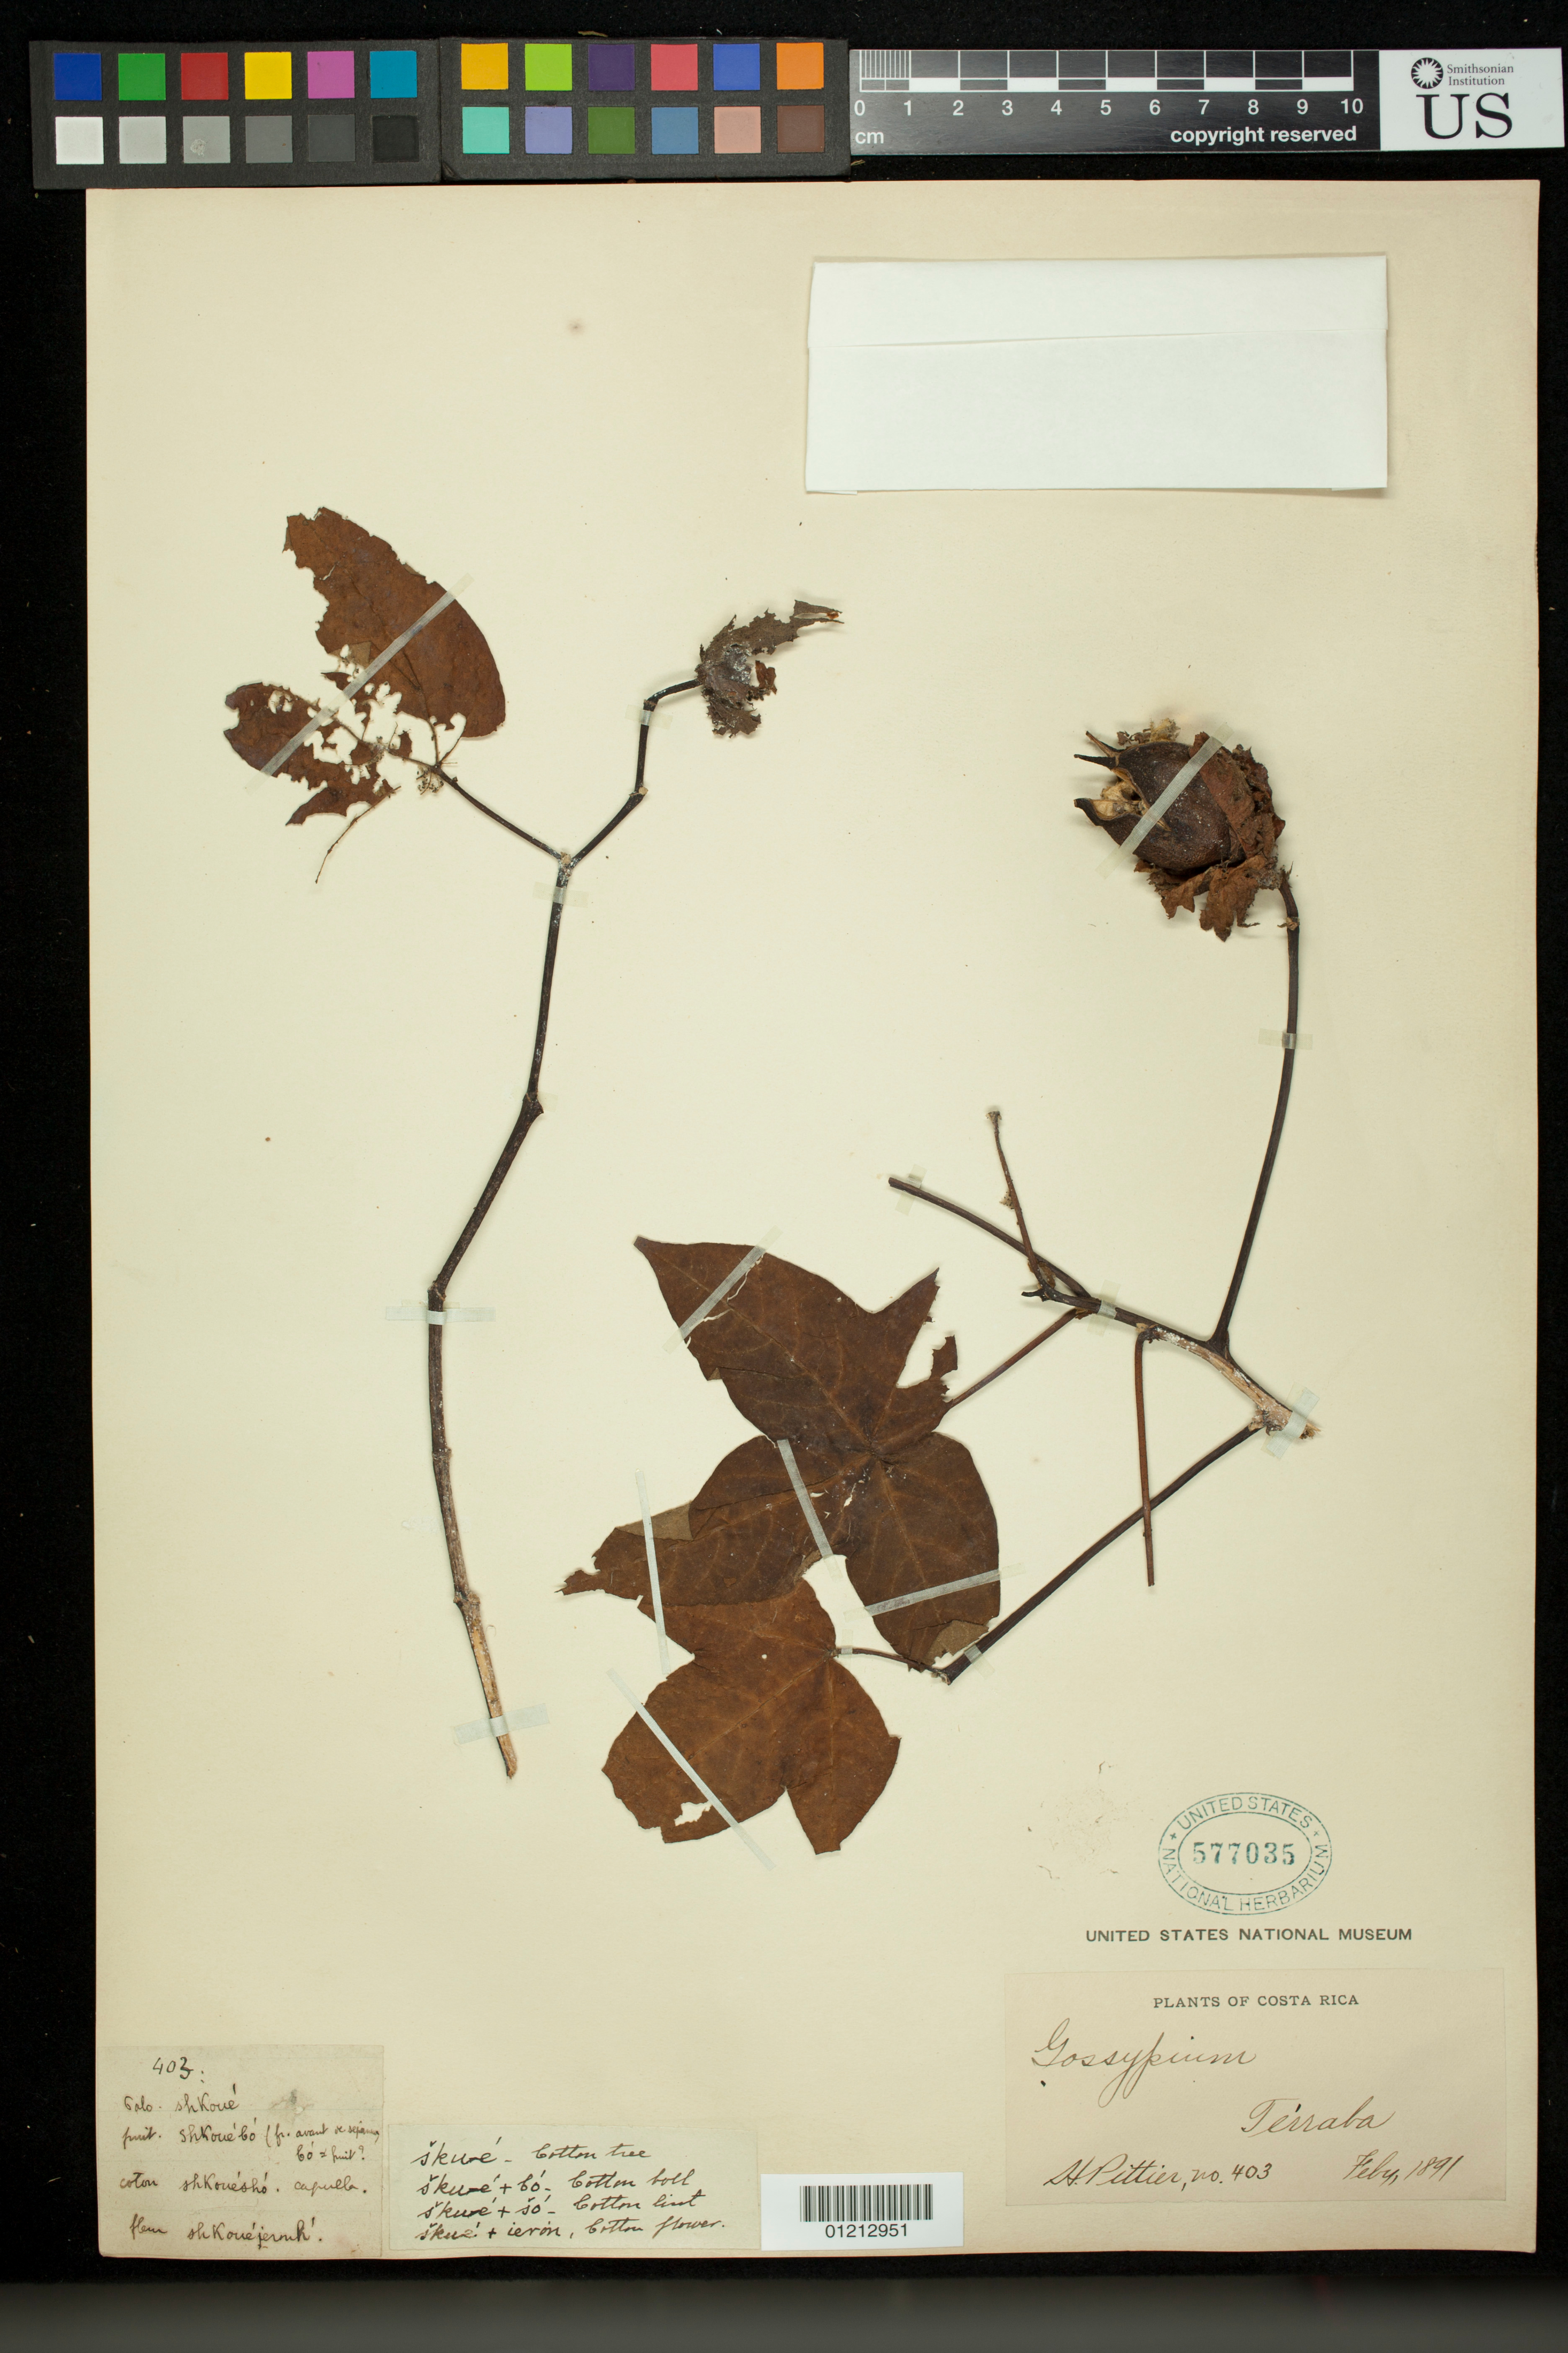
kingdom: Plantae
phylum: Tracheophyta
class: Magnoliopsida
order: Malvales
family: Malvaceae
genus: Gossypium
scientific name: Gossypium sp.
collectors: H. F. Pittier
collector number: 403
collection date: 1891-02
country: Costa Rica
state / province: Puntarenas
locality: Terraba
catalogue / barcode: US 577035